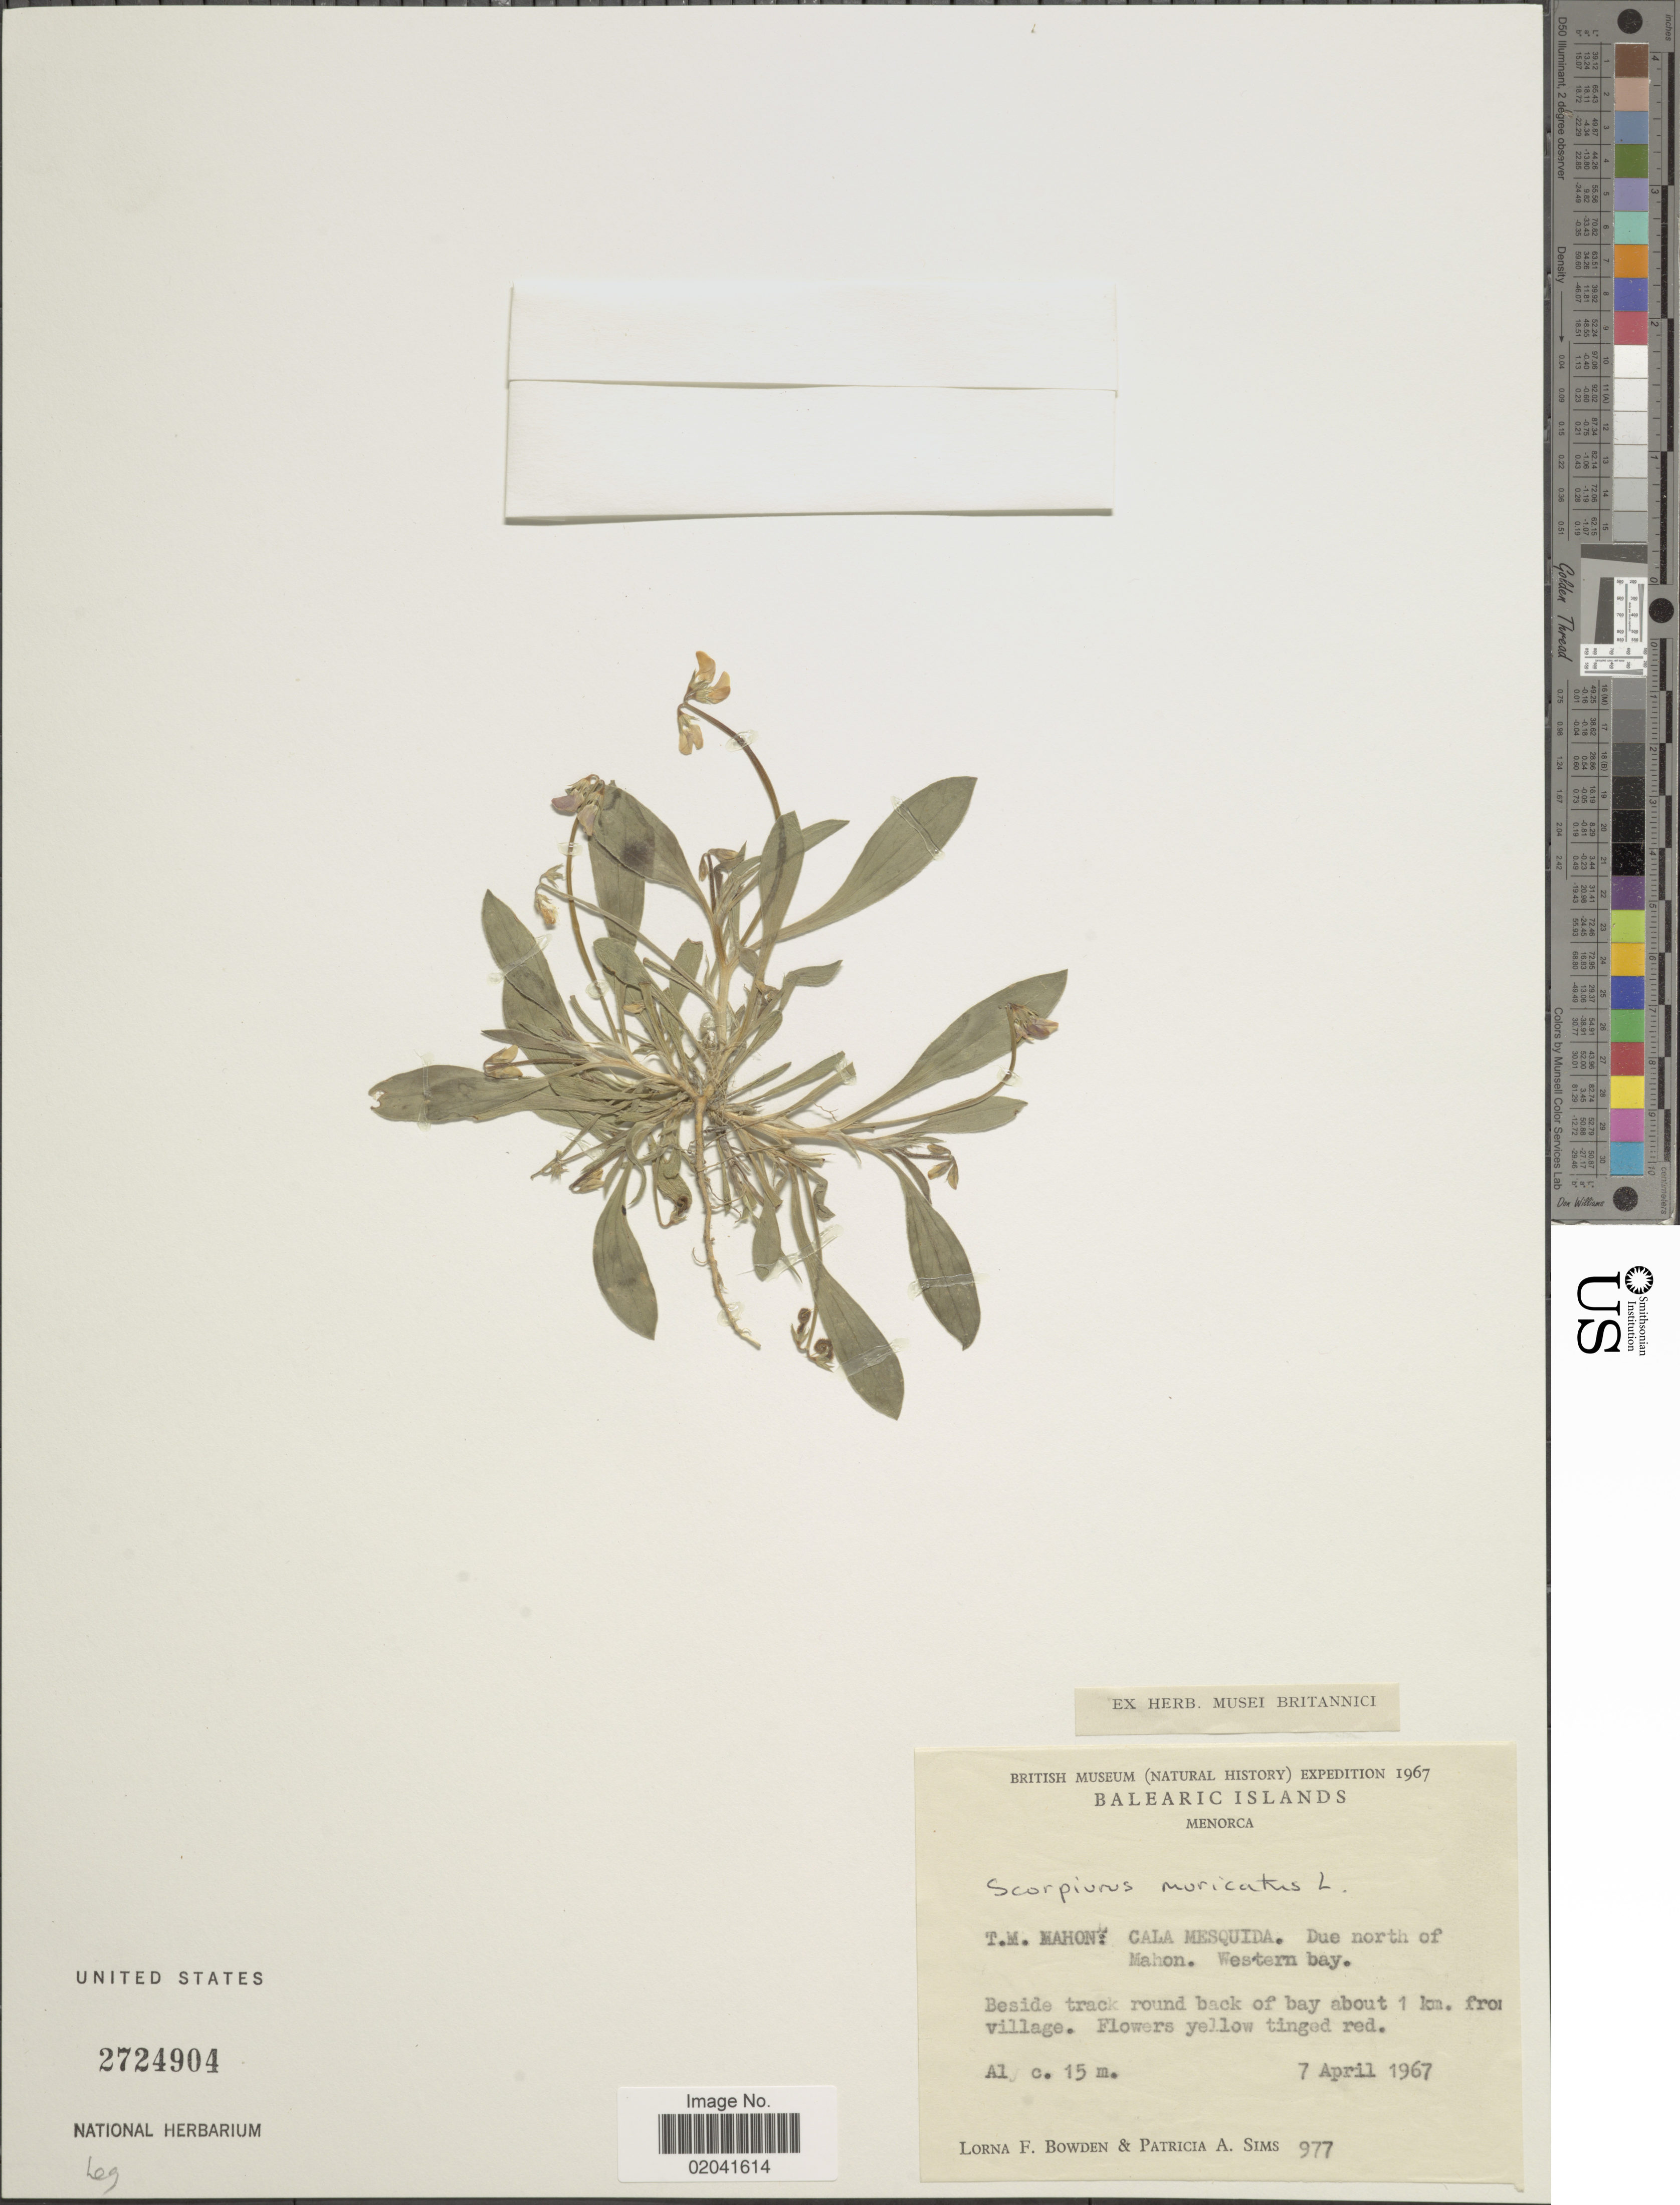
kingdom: Plantae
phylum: Tracheophyta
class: Magnoliopsida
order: Fabales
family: Fabaceae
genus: Scorpiurus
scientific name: Scorpiurus muricatus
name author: L.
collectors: L. F. Bowden & P. A. Sims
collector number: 977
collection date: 1967-04-07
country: Spain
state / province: Islas Baleares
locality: Balearic Islands, Menorca, T.M. Mahon: Cala Mesquida. Due north of mahon. Western bay.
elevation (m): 15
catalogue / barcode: US 2724904